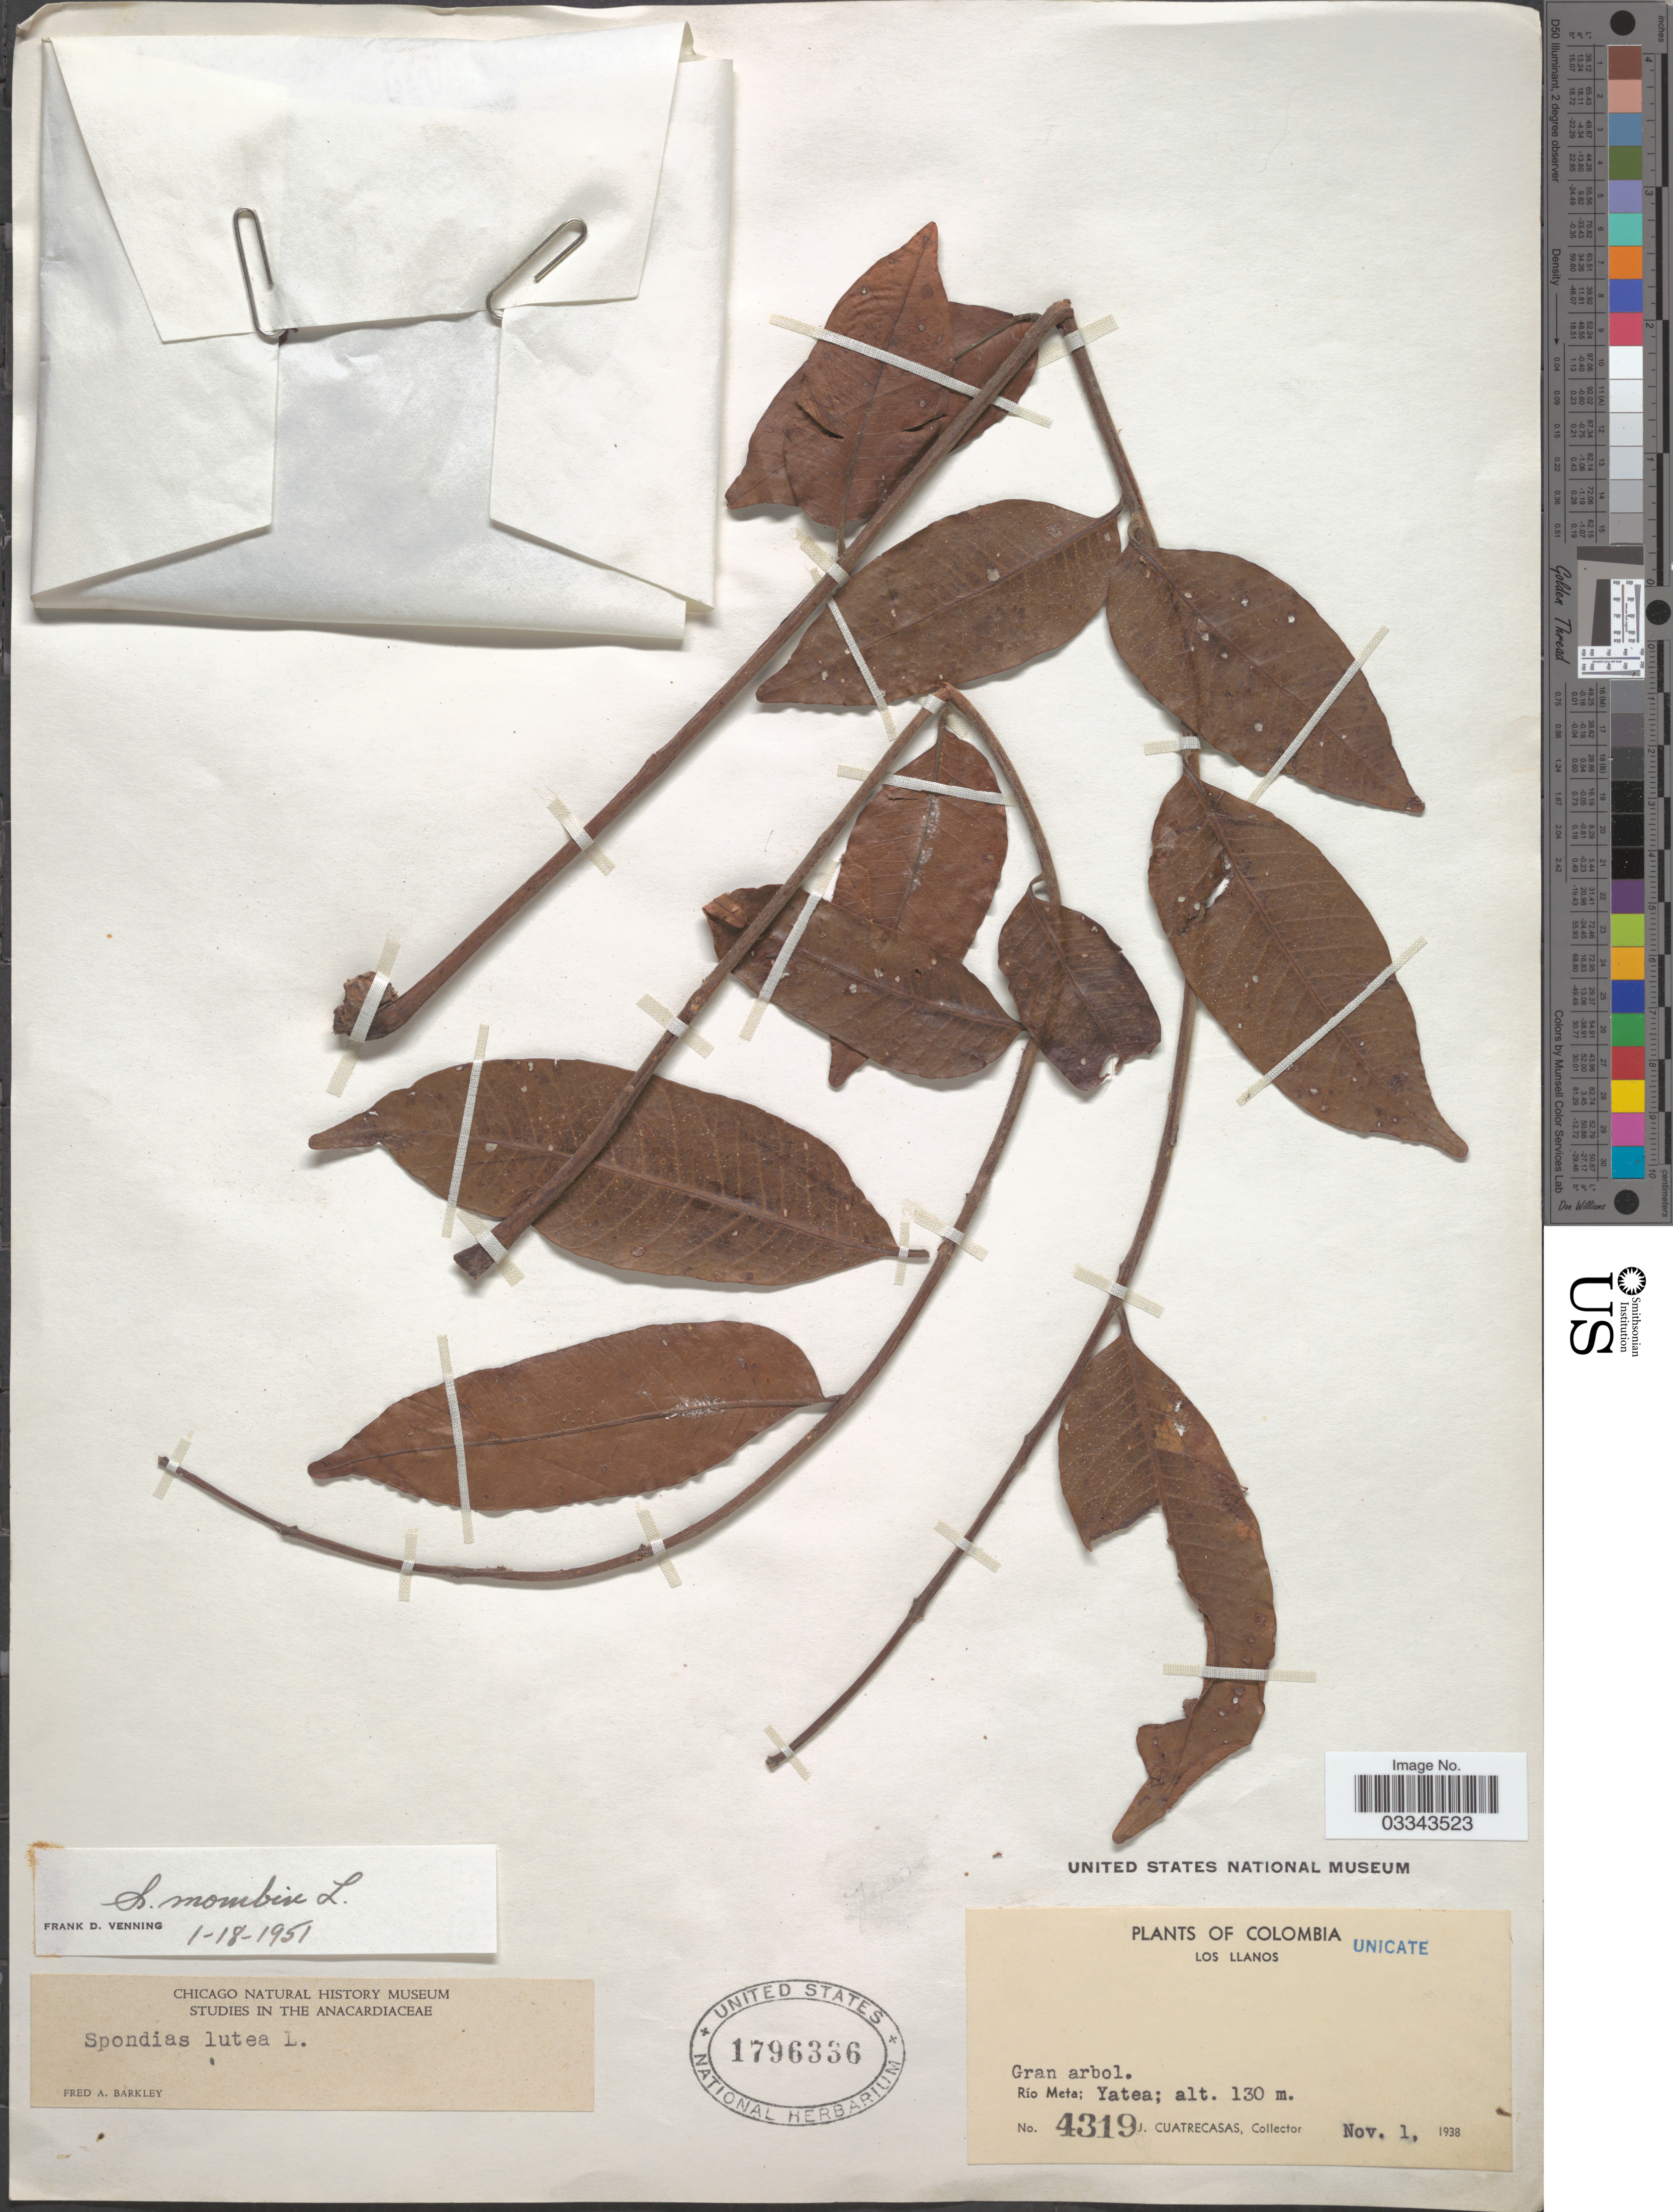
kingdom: Plantae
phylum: Tracheophyta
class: Magnoliopsida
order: Sapindales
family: Anacardiaceae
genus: Spondias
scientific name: Spondias mombin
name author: L.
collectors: J. Cuatrecasas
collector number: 4319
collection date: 1938-11-01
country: Colombia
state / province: Meta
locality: Los Llanos, Río Meta: Yatea.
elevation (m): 130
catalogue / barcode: US 1796336